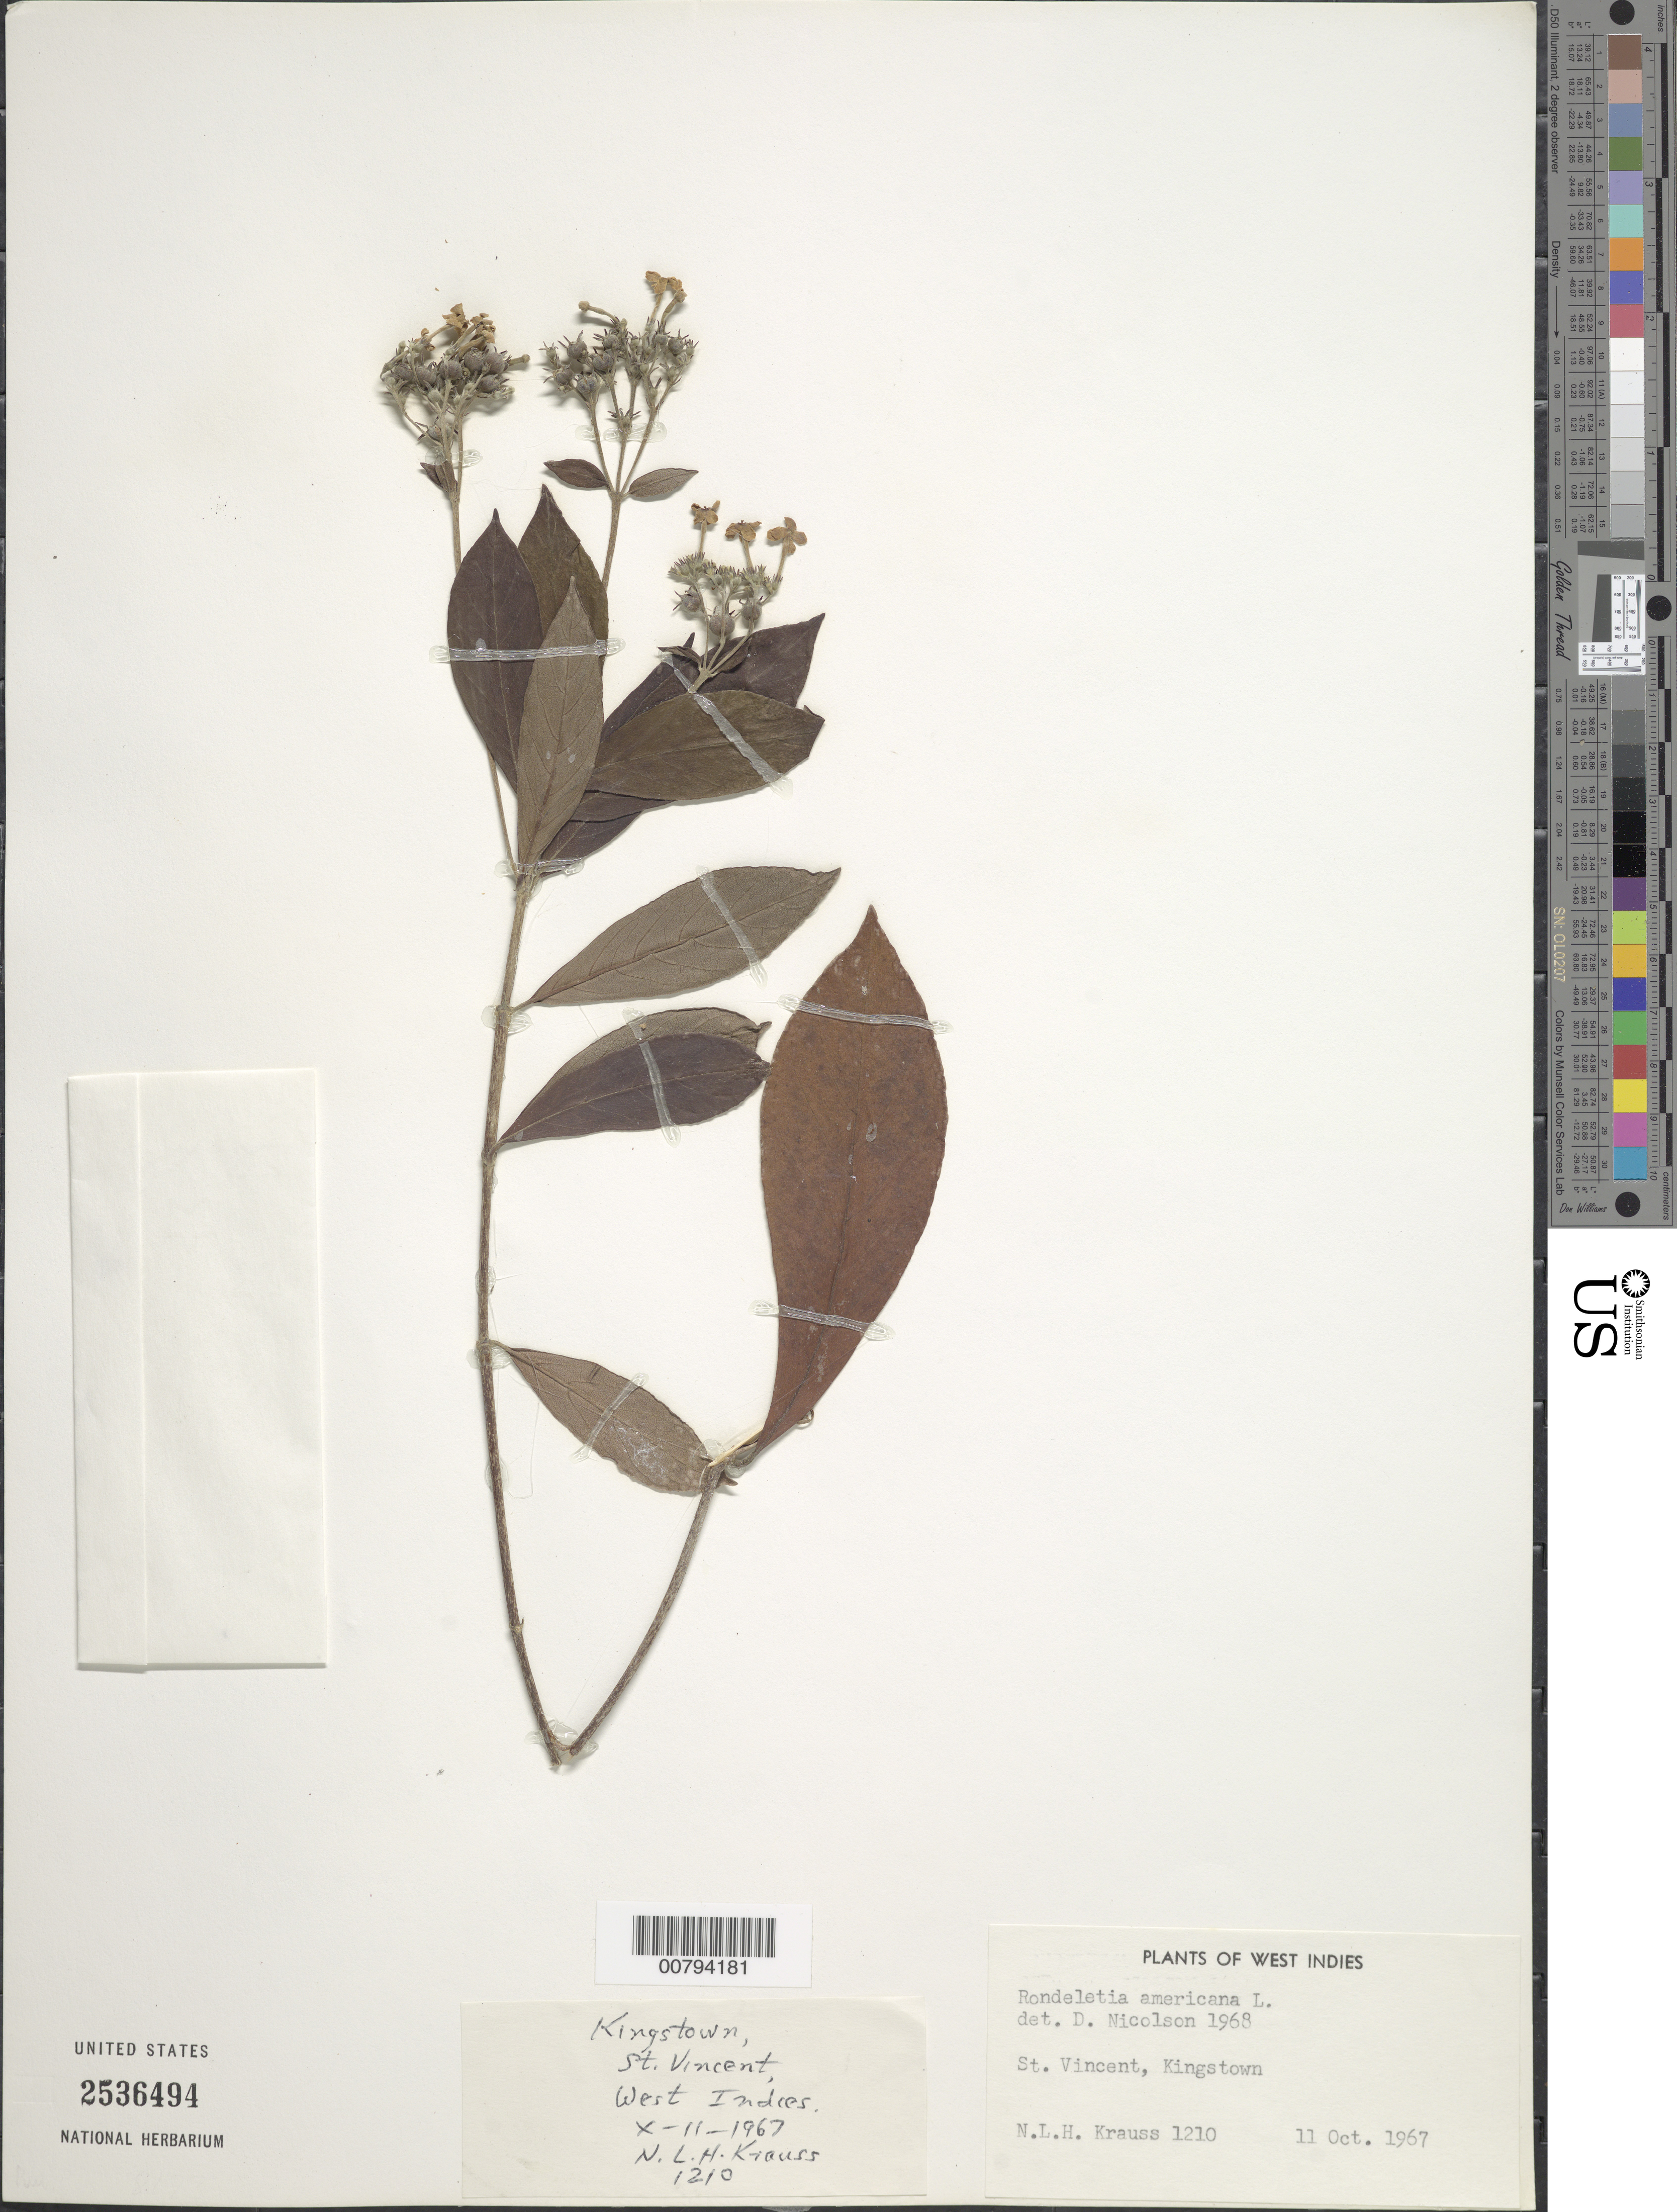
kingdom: Plantae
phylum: Tracheophyta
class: Magnoliopsida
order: Gentianales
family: Rubiaceae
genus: Rondeletia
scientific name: Rondeletia americana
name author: L.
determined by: Nicolson, Dan H.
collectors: F. Krauss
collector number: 1210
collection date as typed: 11 Oct 1967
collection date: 1967-10-11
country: St. Vincent - Grenadines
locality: Kingstown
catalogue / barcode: US 2536494